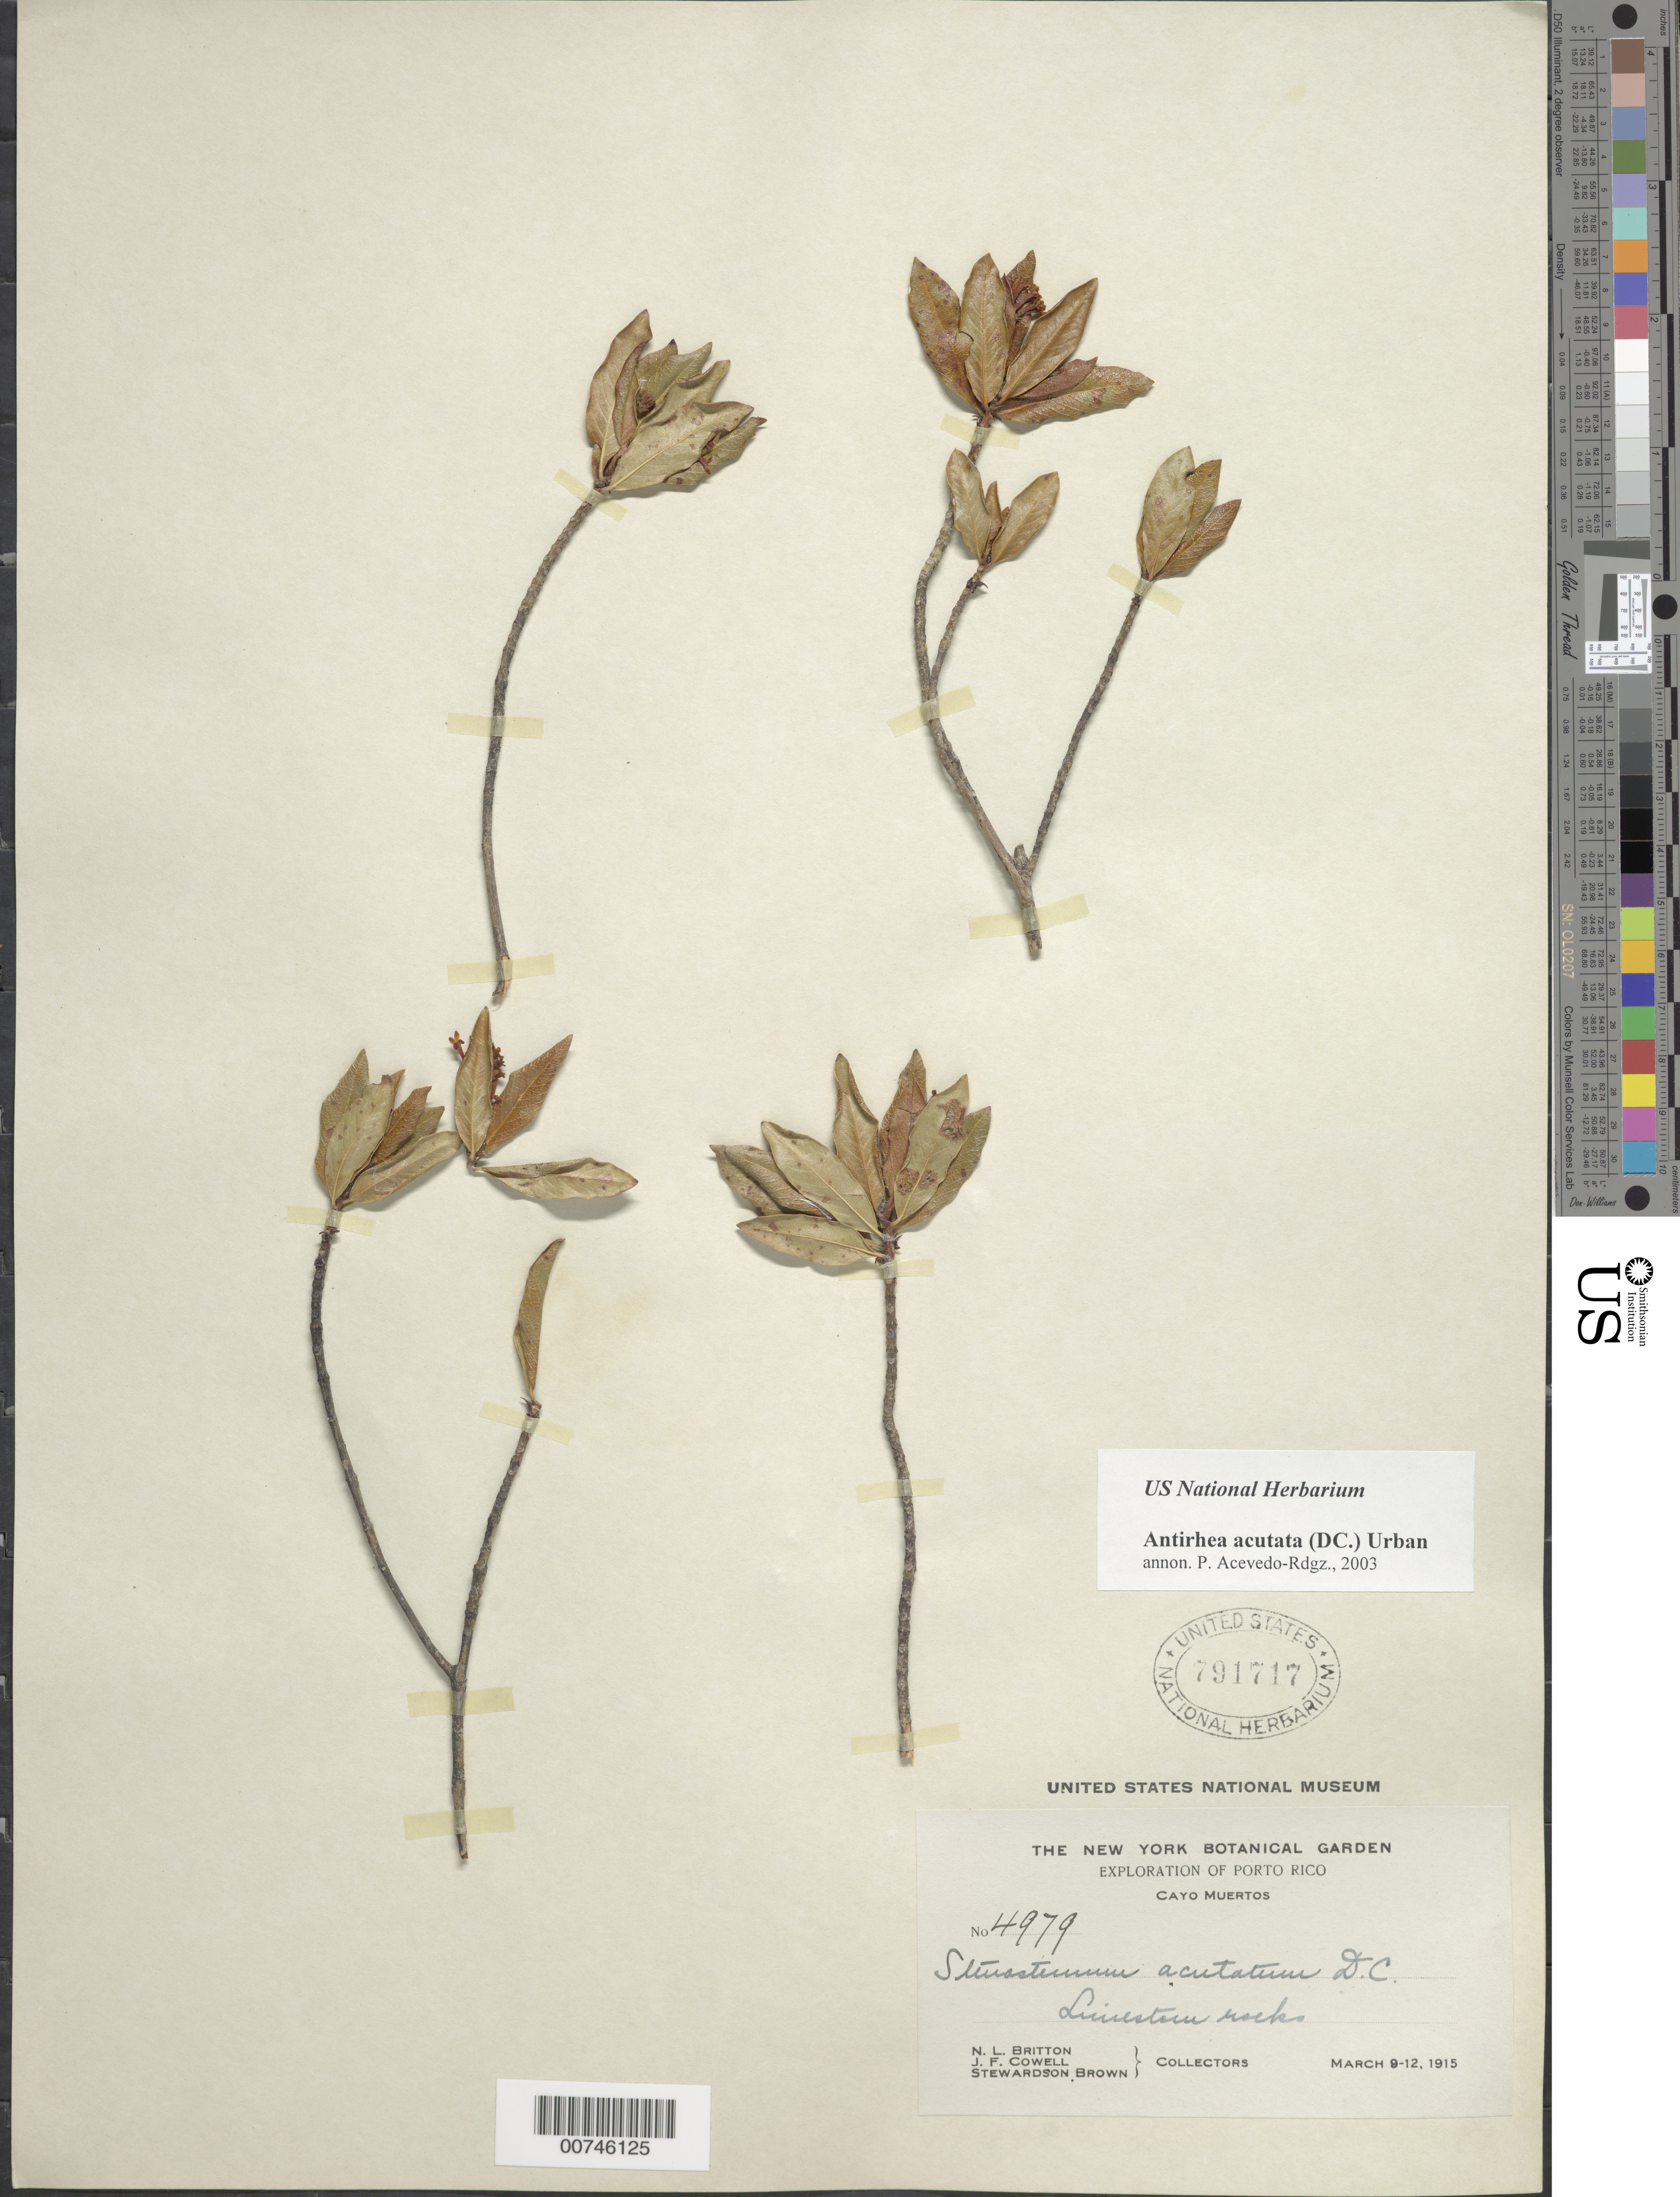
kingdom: Plantae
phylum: Tracheophyta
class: Magnoliopsida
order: Gentianales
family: Rubiaceae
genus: Stenostomum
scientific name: Stenostomum acutatum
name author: DC.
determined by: Acevedo-Rodríguez, P., (BOT), Smithsonian Institution - National Museum of Natural History (UNITED STATES)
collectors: N. Britton, J. F. Cowell & S. Brown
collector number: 4979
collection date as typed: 09 Mar 1915 to 12 Mar 1915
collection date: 1915-03-09/1915-03-12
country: Puerto Rico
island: Caja de Muerto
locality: Cayo Muertos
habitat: Limestone rocks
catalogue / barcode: US 791717